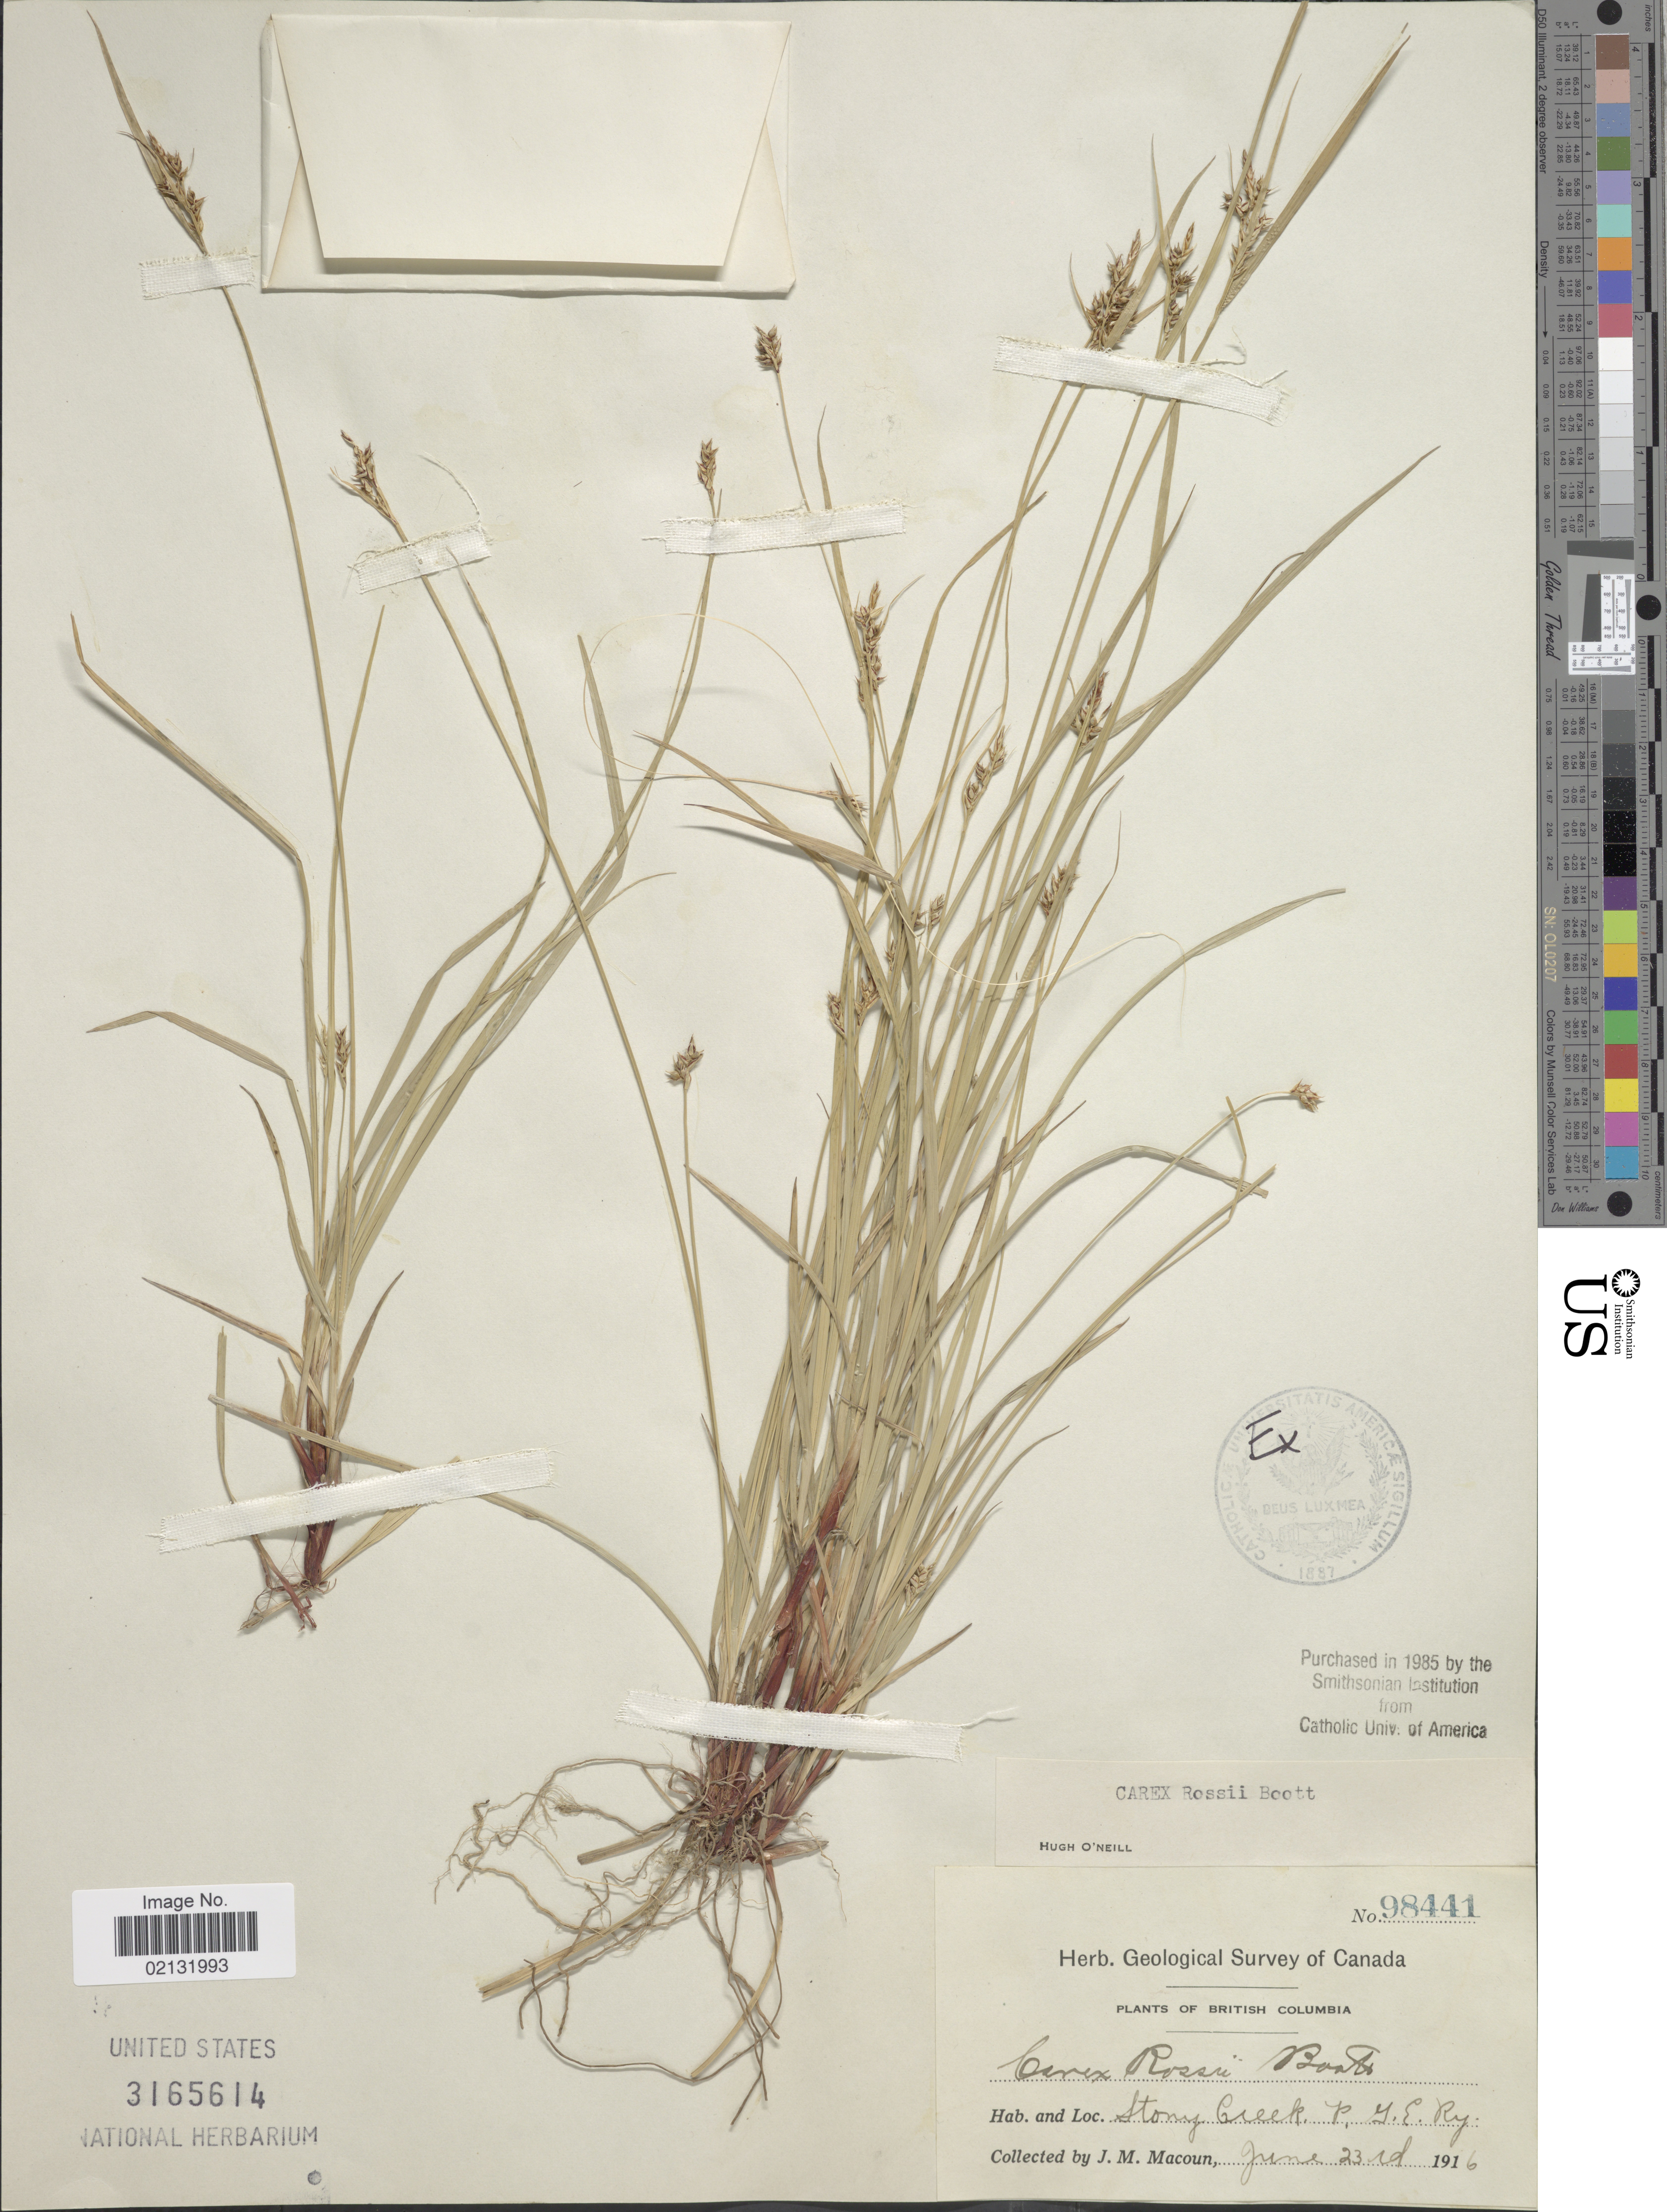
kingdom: Plantae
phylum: Tracheophyta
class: Liliopsida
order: Poales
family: Cyperaceae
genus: Carex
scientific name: Carex rossii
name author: Boott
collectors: J. Macoun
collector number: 98441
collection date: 1916-06-23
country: Canada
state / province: British Columbia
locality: Stony Creek, P. G. E. Ry.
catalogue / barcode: US 3165614